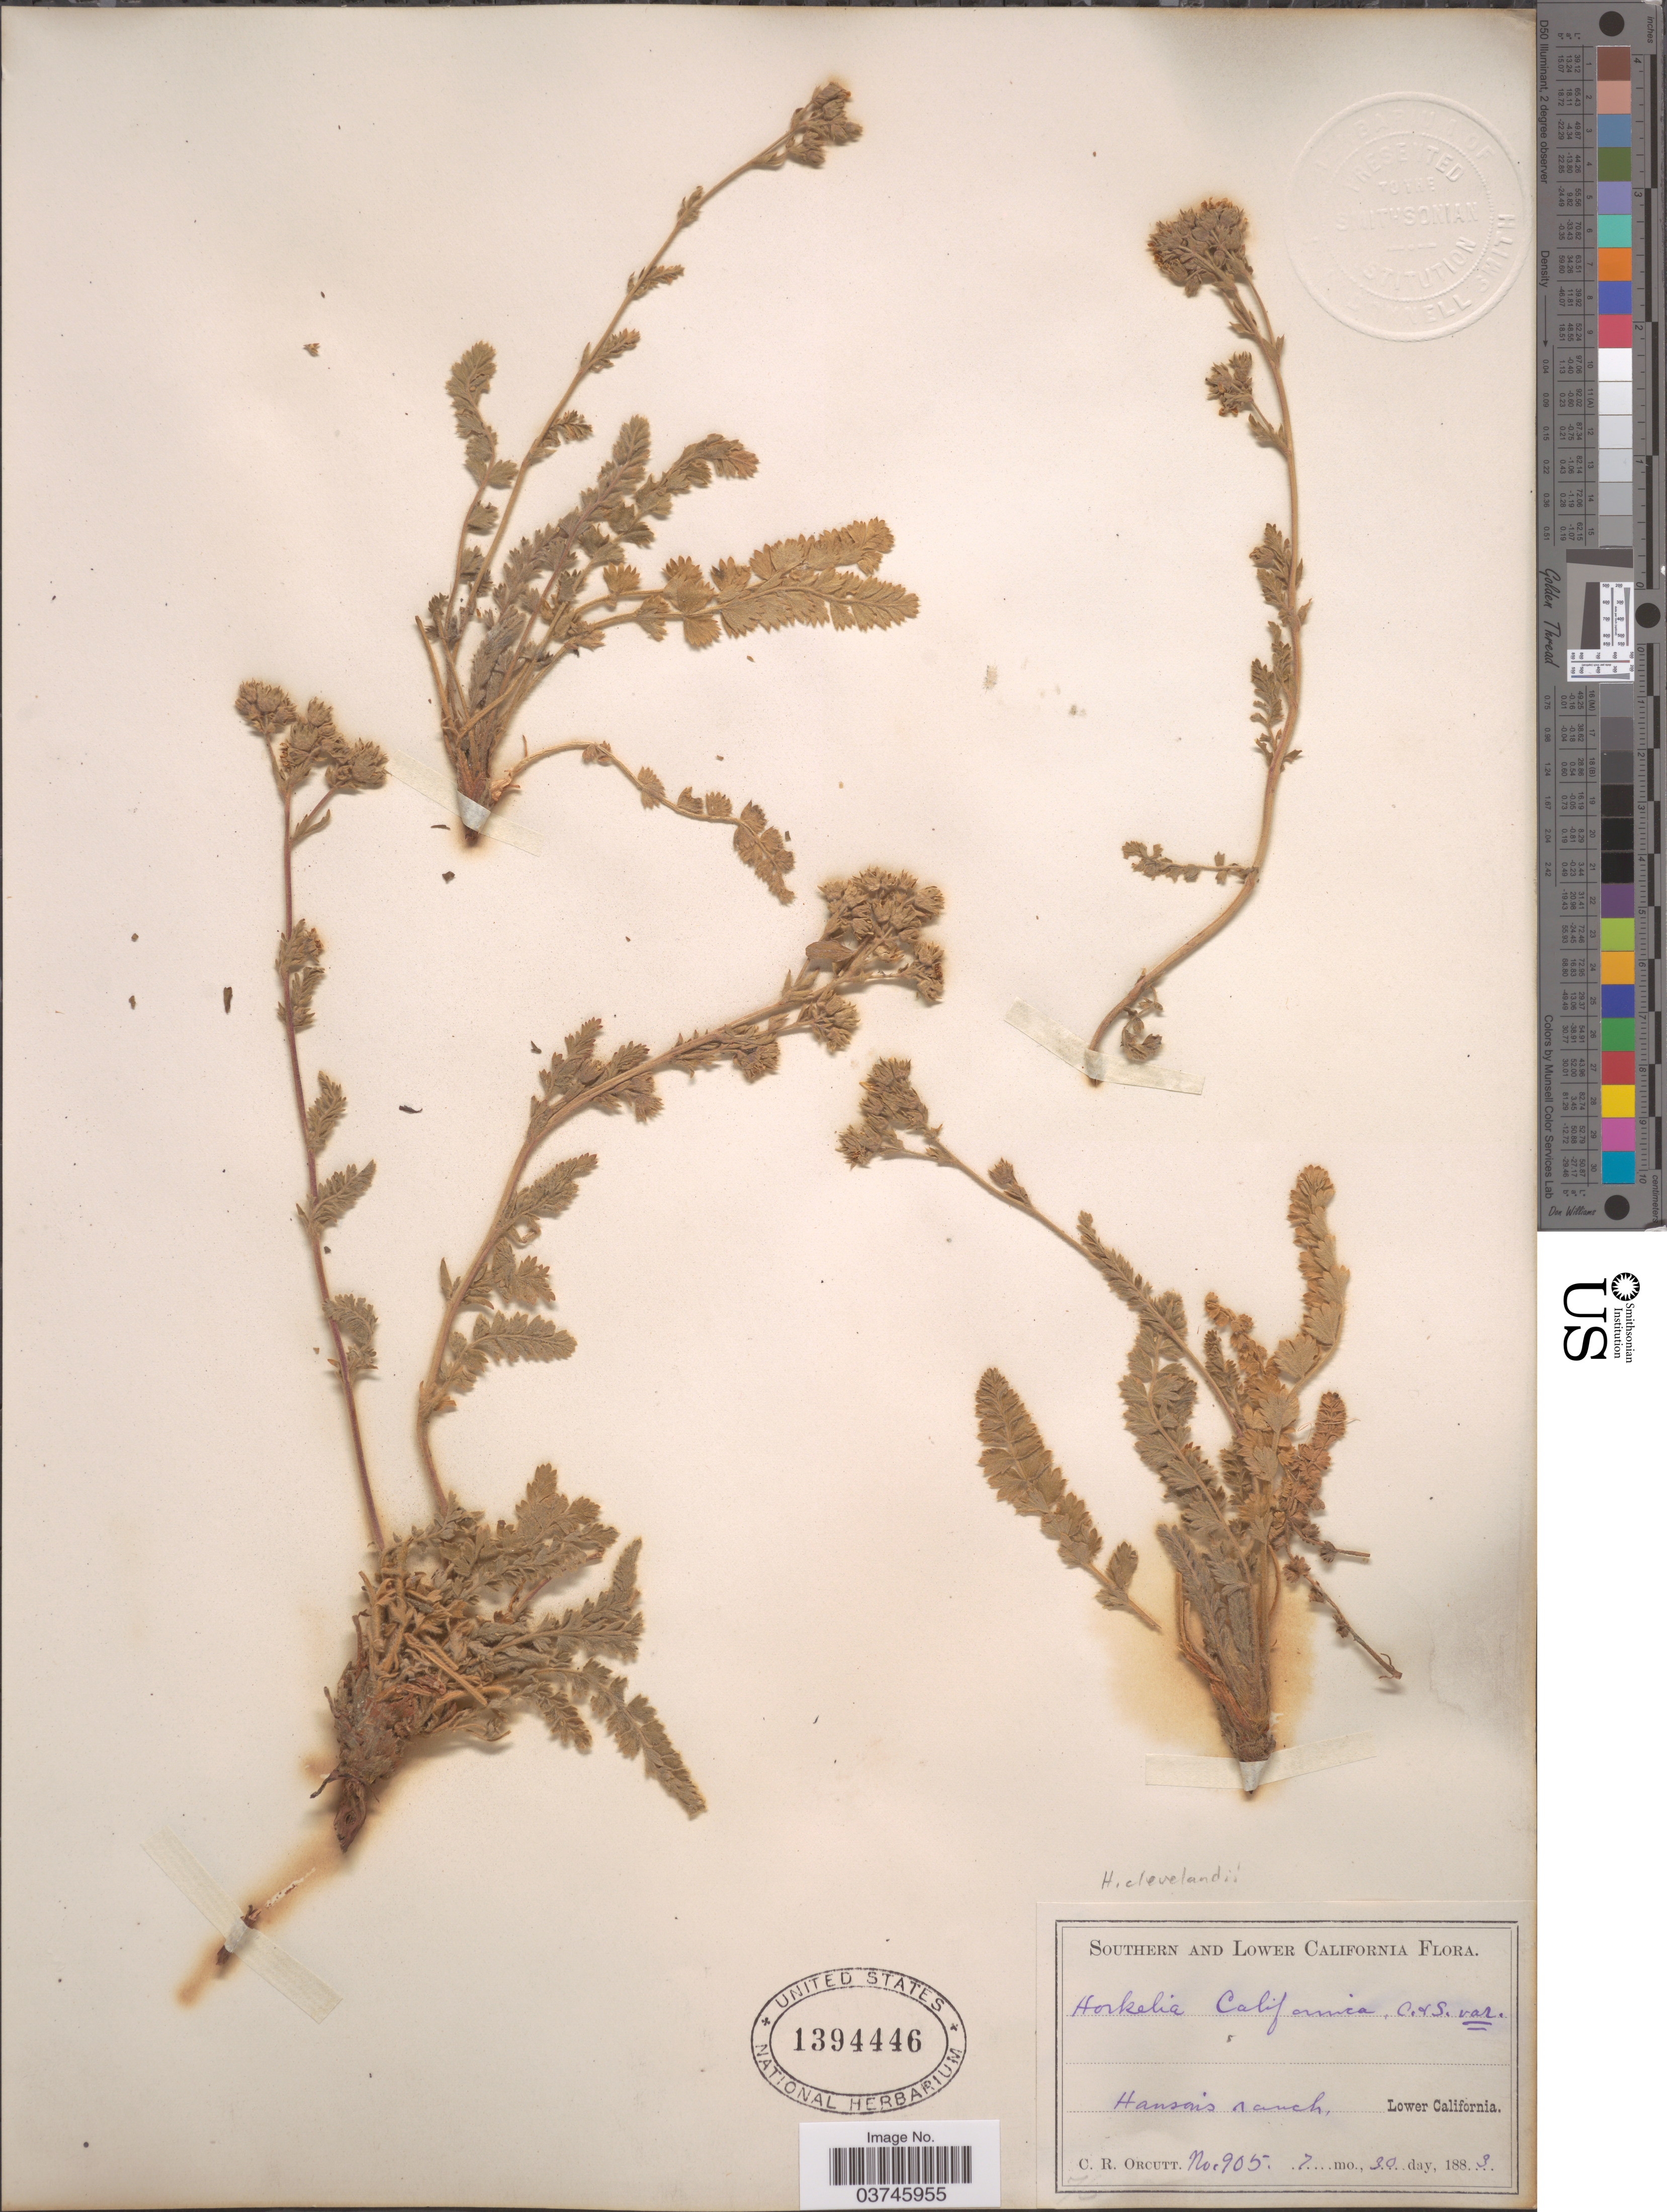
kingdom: Plantae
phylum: Tracheophyta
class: Magnoliopsida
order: Rosales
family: Rosaceae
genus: Potentilla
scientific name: Potentilla clevelandii var. clevelandii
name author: Greene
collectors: C. R. Orcutt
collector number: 905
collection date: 1883-07-30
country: Mexico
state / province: Baja California Norte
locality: Lower California. Hanson's ranch.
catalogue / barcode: US 1394446